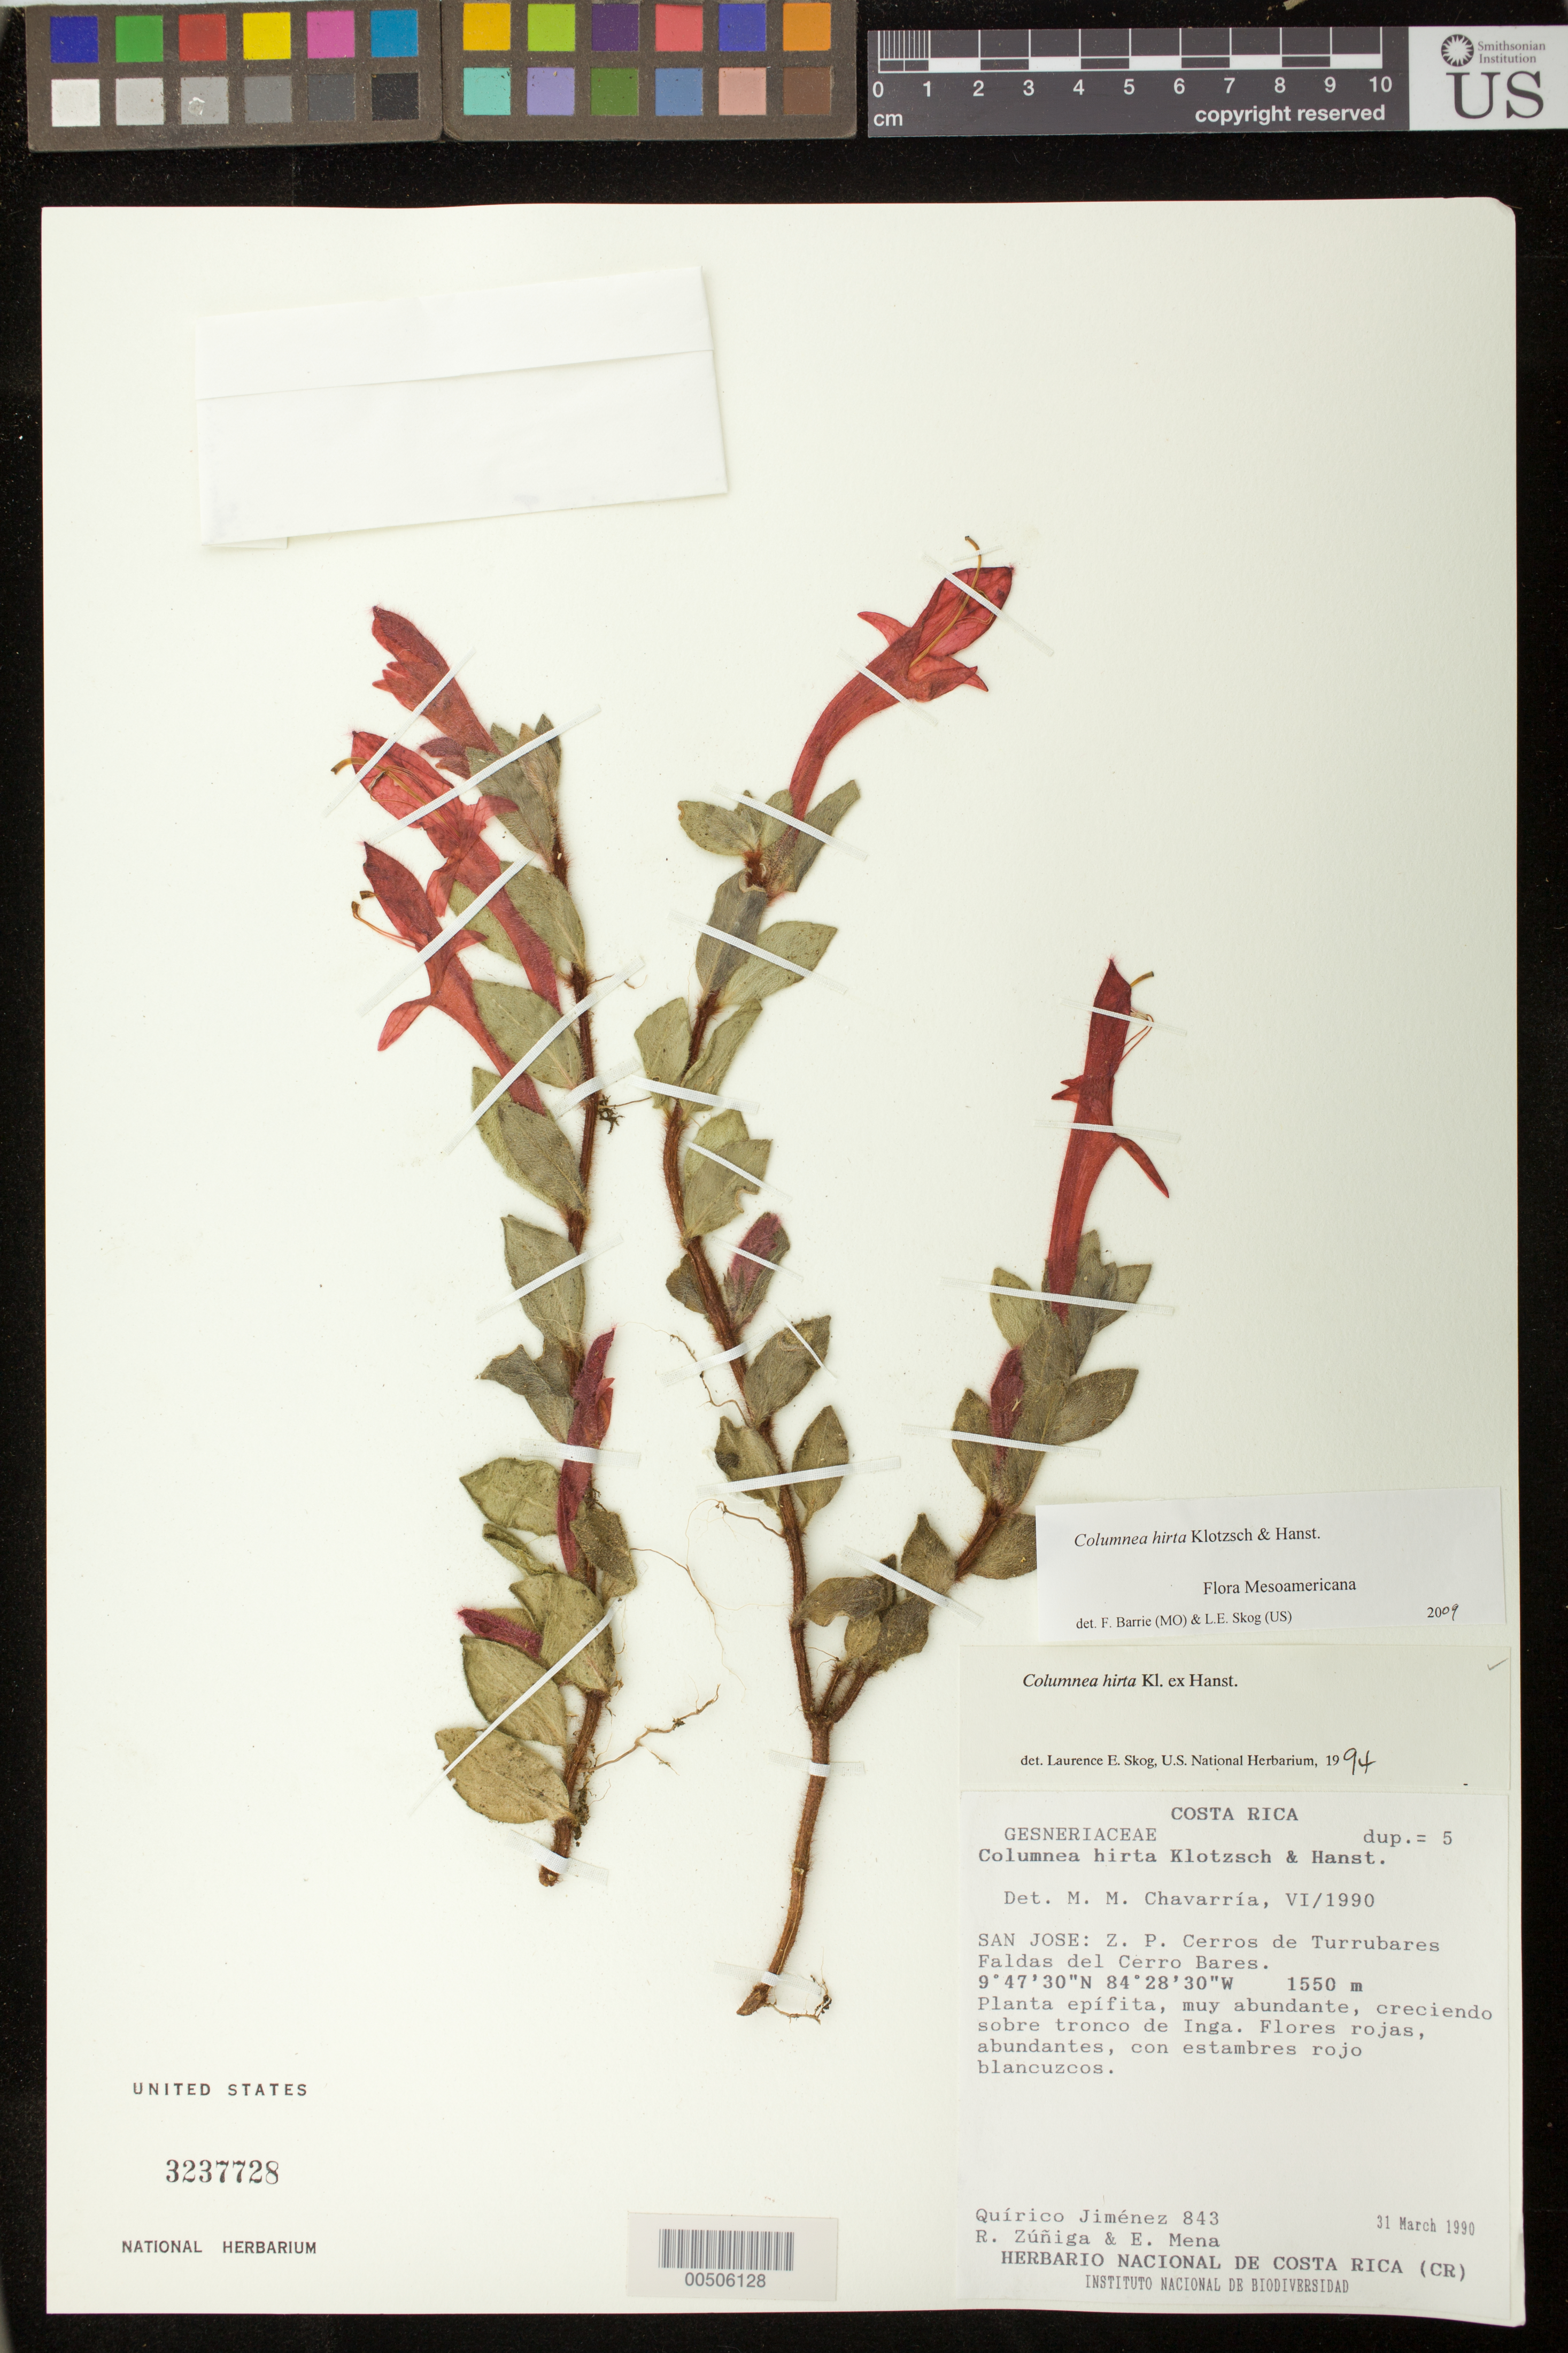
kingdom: Plantae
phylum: Tracheophyta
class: Magnoliopsida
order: Lamiales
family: Gesneriaceae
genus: Columnea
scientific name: Columnea hirta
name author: Klotzsch & Hanst.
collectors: Q. Jiménez Madrigal, R. Zuniga & E. Mena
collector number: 843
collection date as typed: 31 Mar 1990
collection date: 1990-03-31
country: Costa Rica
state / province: San José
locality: Cerros de Turrubares, faldas del Cerro Bares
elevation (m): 1550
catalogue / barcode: US 3237728